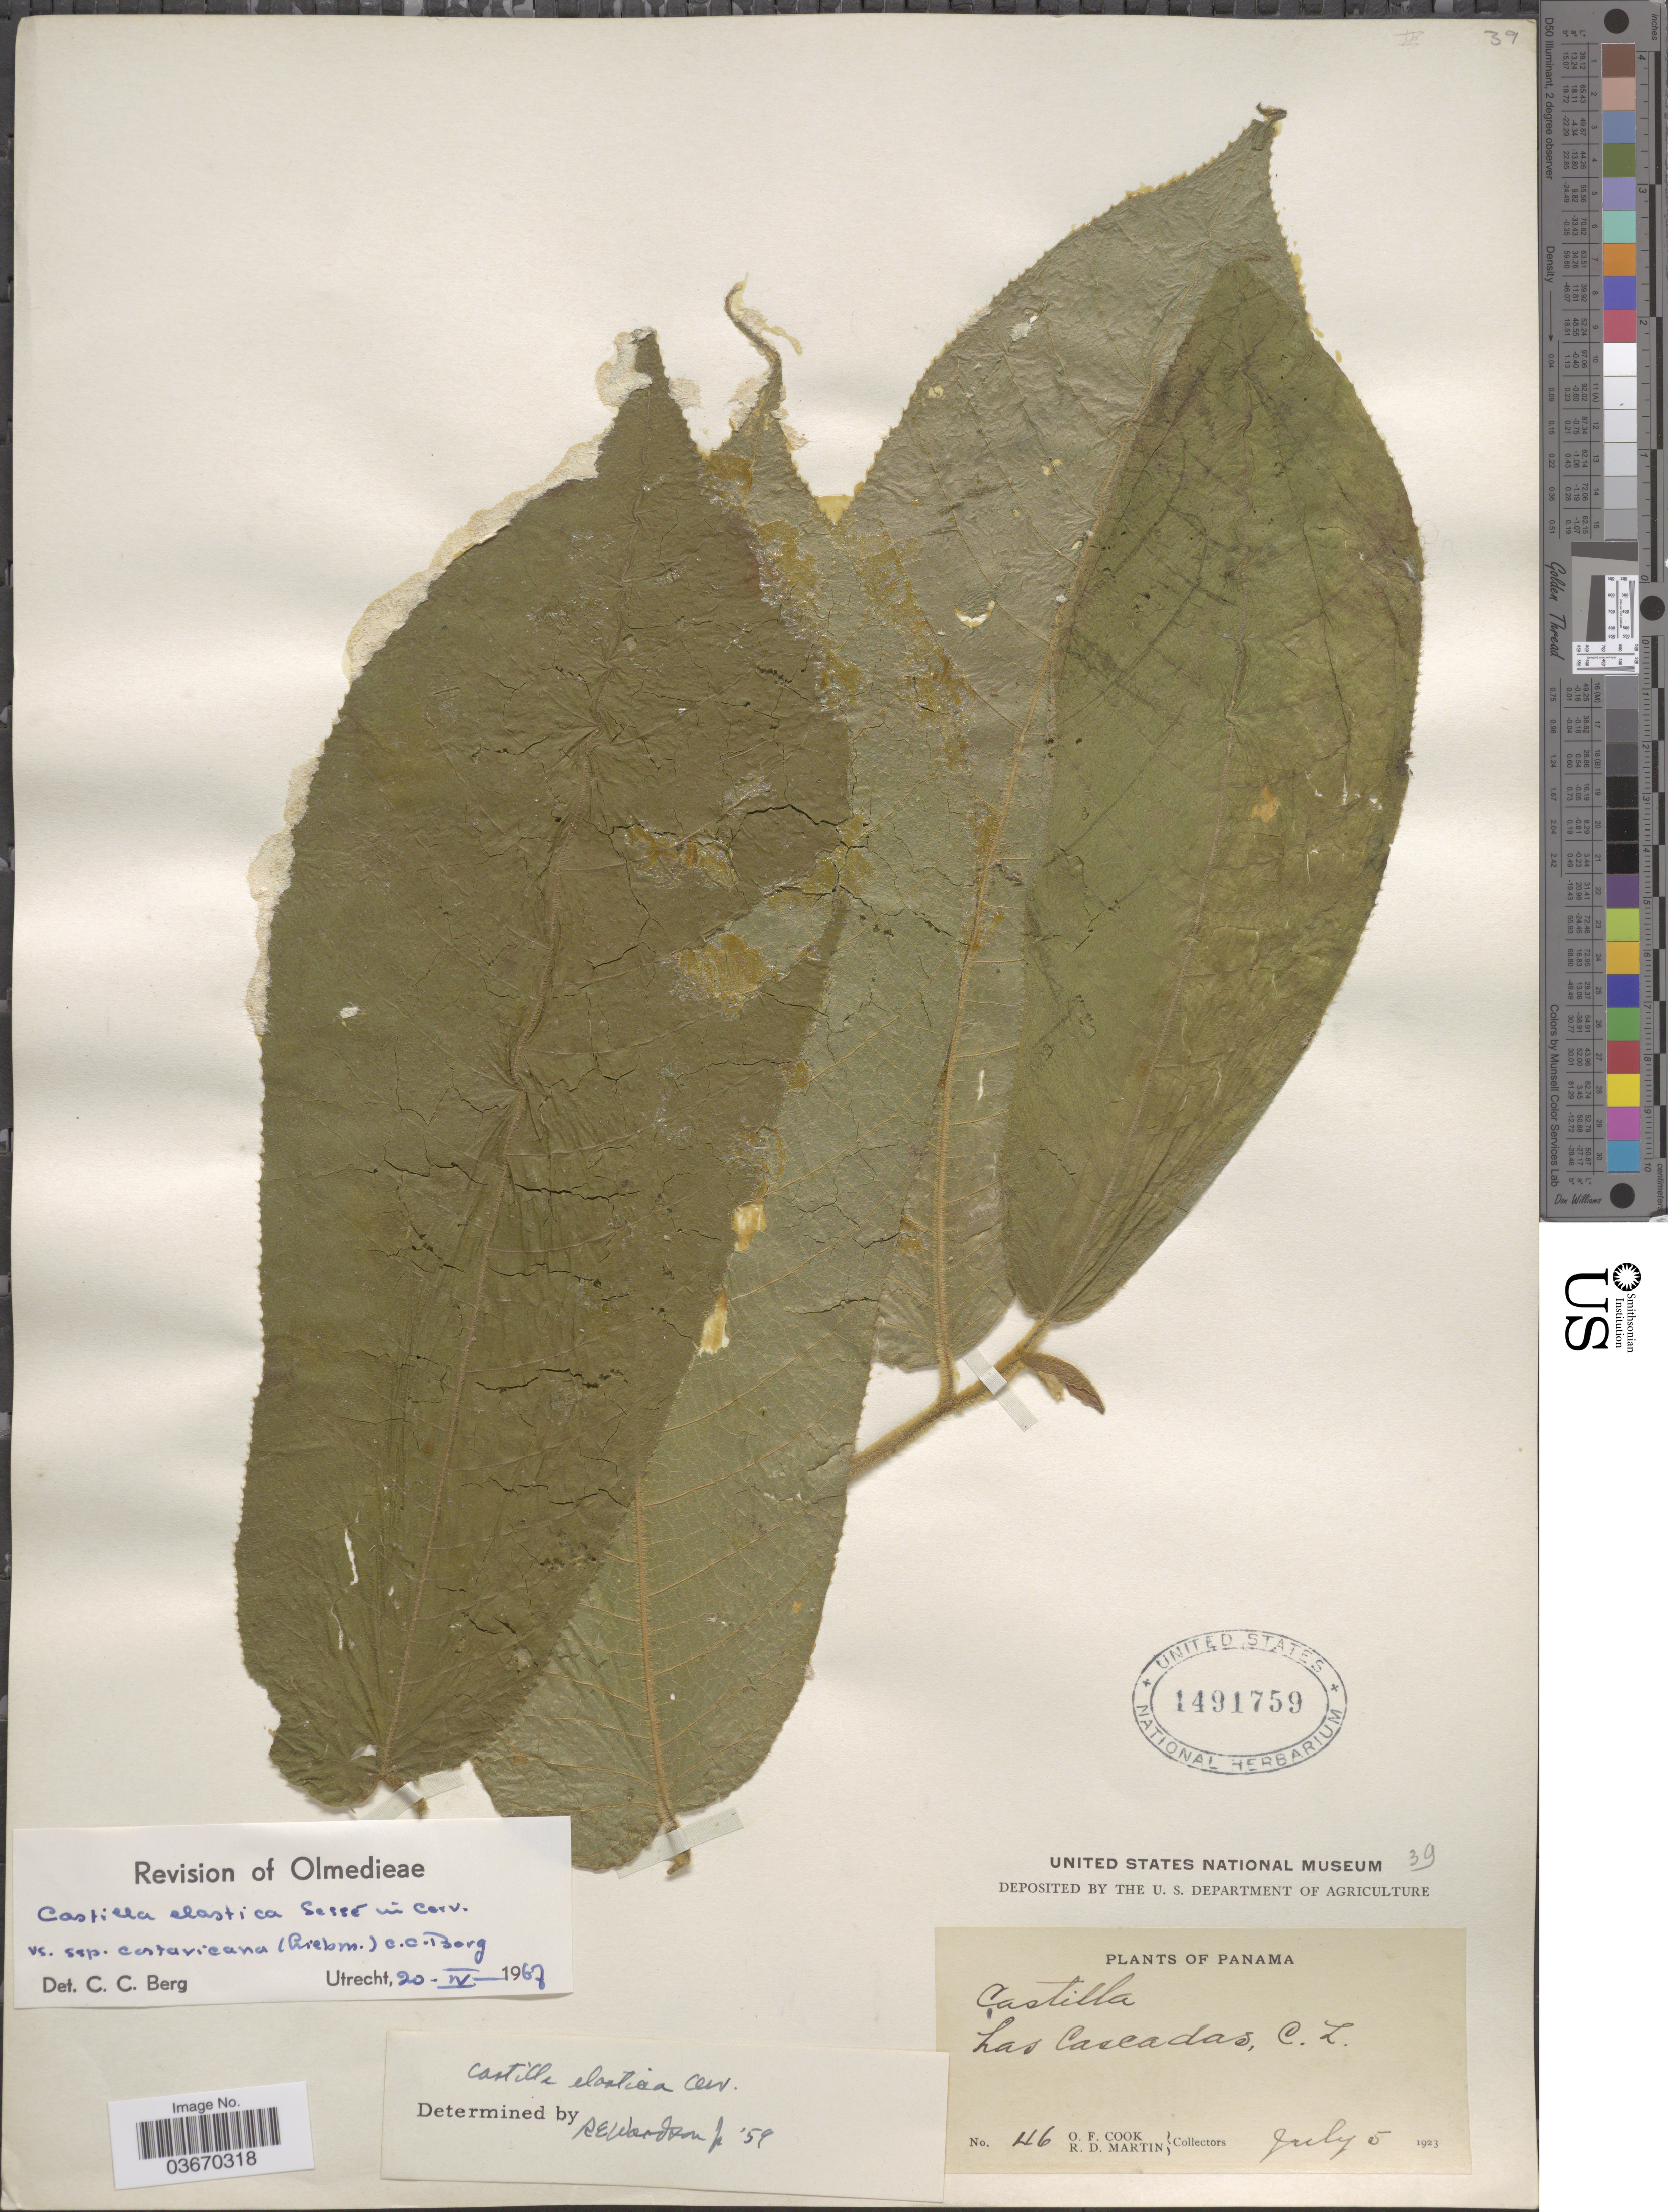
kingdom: Plantae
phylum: Tracheophyta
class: Magnoliopsida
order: Rosales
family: Moraceae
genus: Castilla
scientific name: Castilla elastica subsp. costaricana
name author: (Liebm.) C.C. Berg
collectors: O. F. Cook & R. D. Martin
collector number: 46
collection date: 1923-07-05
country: Panama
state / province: Colón / Panamá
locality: Las Cascadas, C.Z.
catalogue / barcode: US 1491759